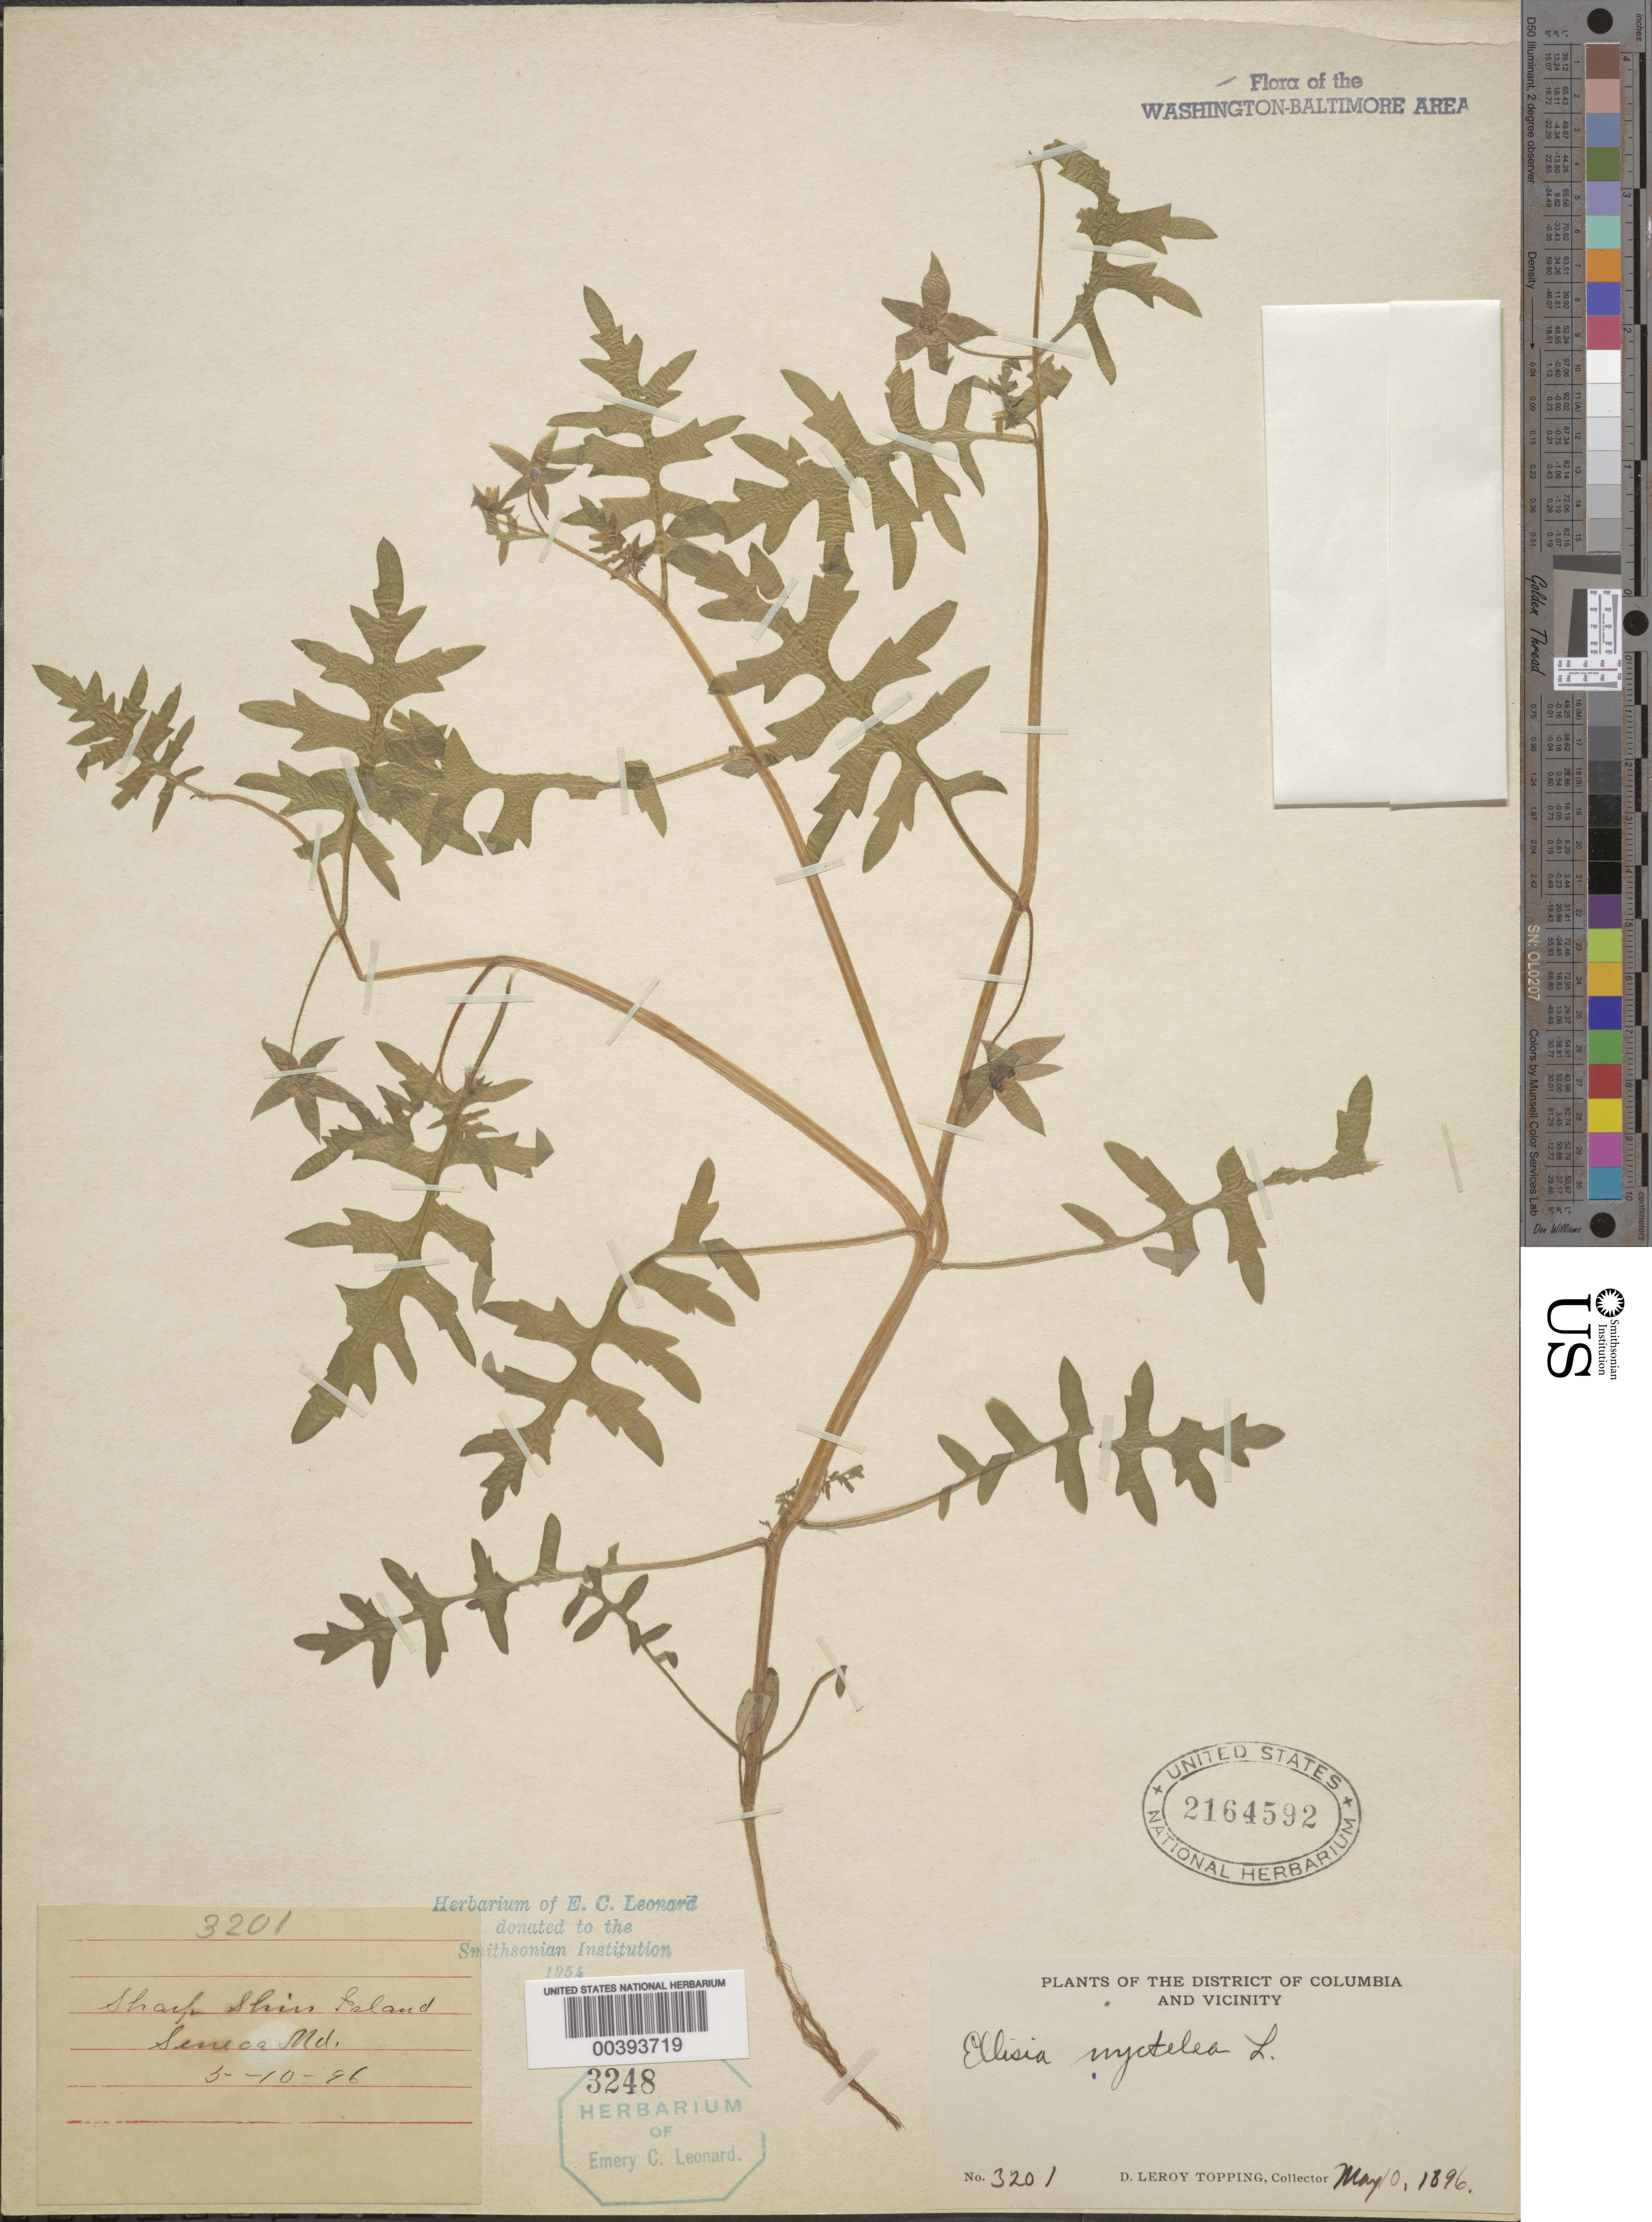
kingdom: Plantae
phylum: Tracheophyta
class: Magnoliopsida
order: Boraginales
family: Hydrophyllaceae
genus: Ellisia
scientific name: Ellisia nyctelea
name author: L.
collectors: D. L. Topping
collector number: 3201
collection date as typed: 10 May 1896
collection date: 1896-05-10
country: United States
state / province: Maryland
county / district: Montgomery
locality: Seneca, Sharp Shin Island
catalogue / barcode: US 2164592